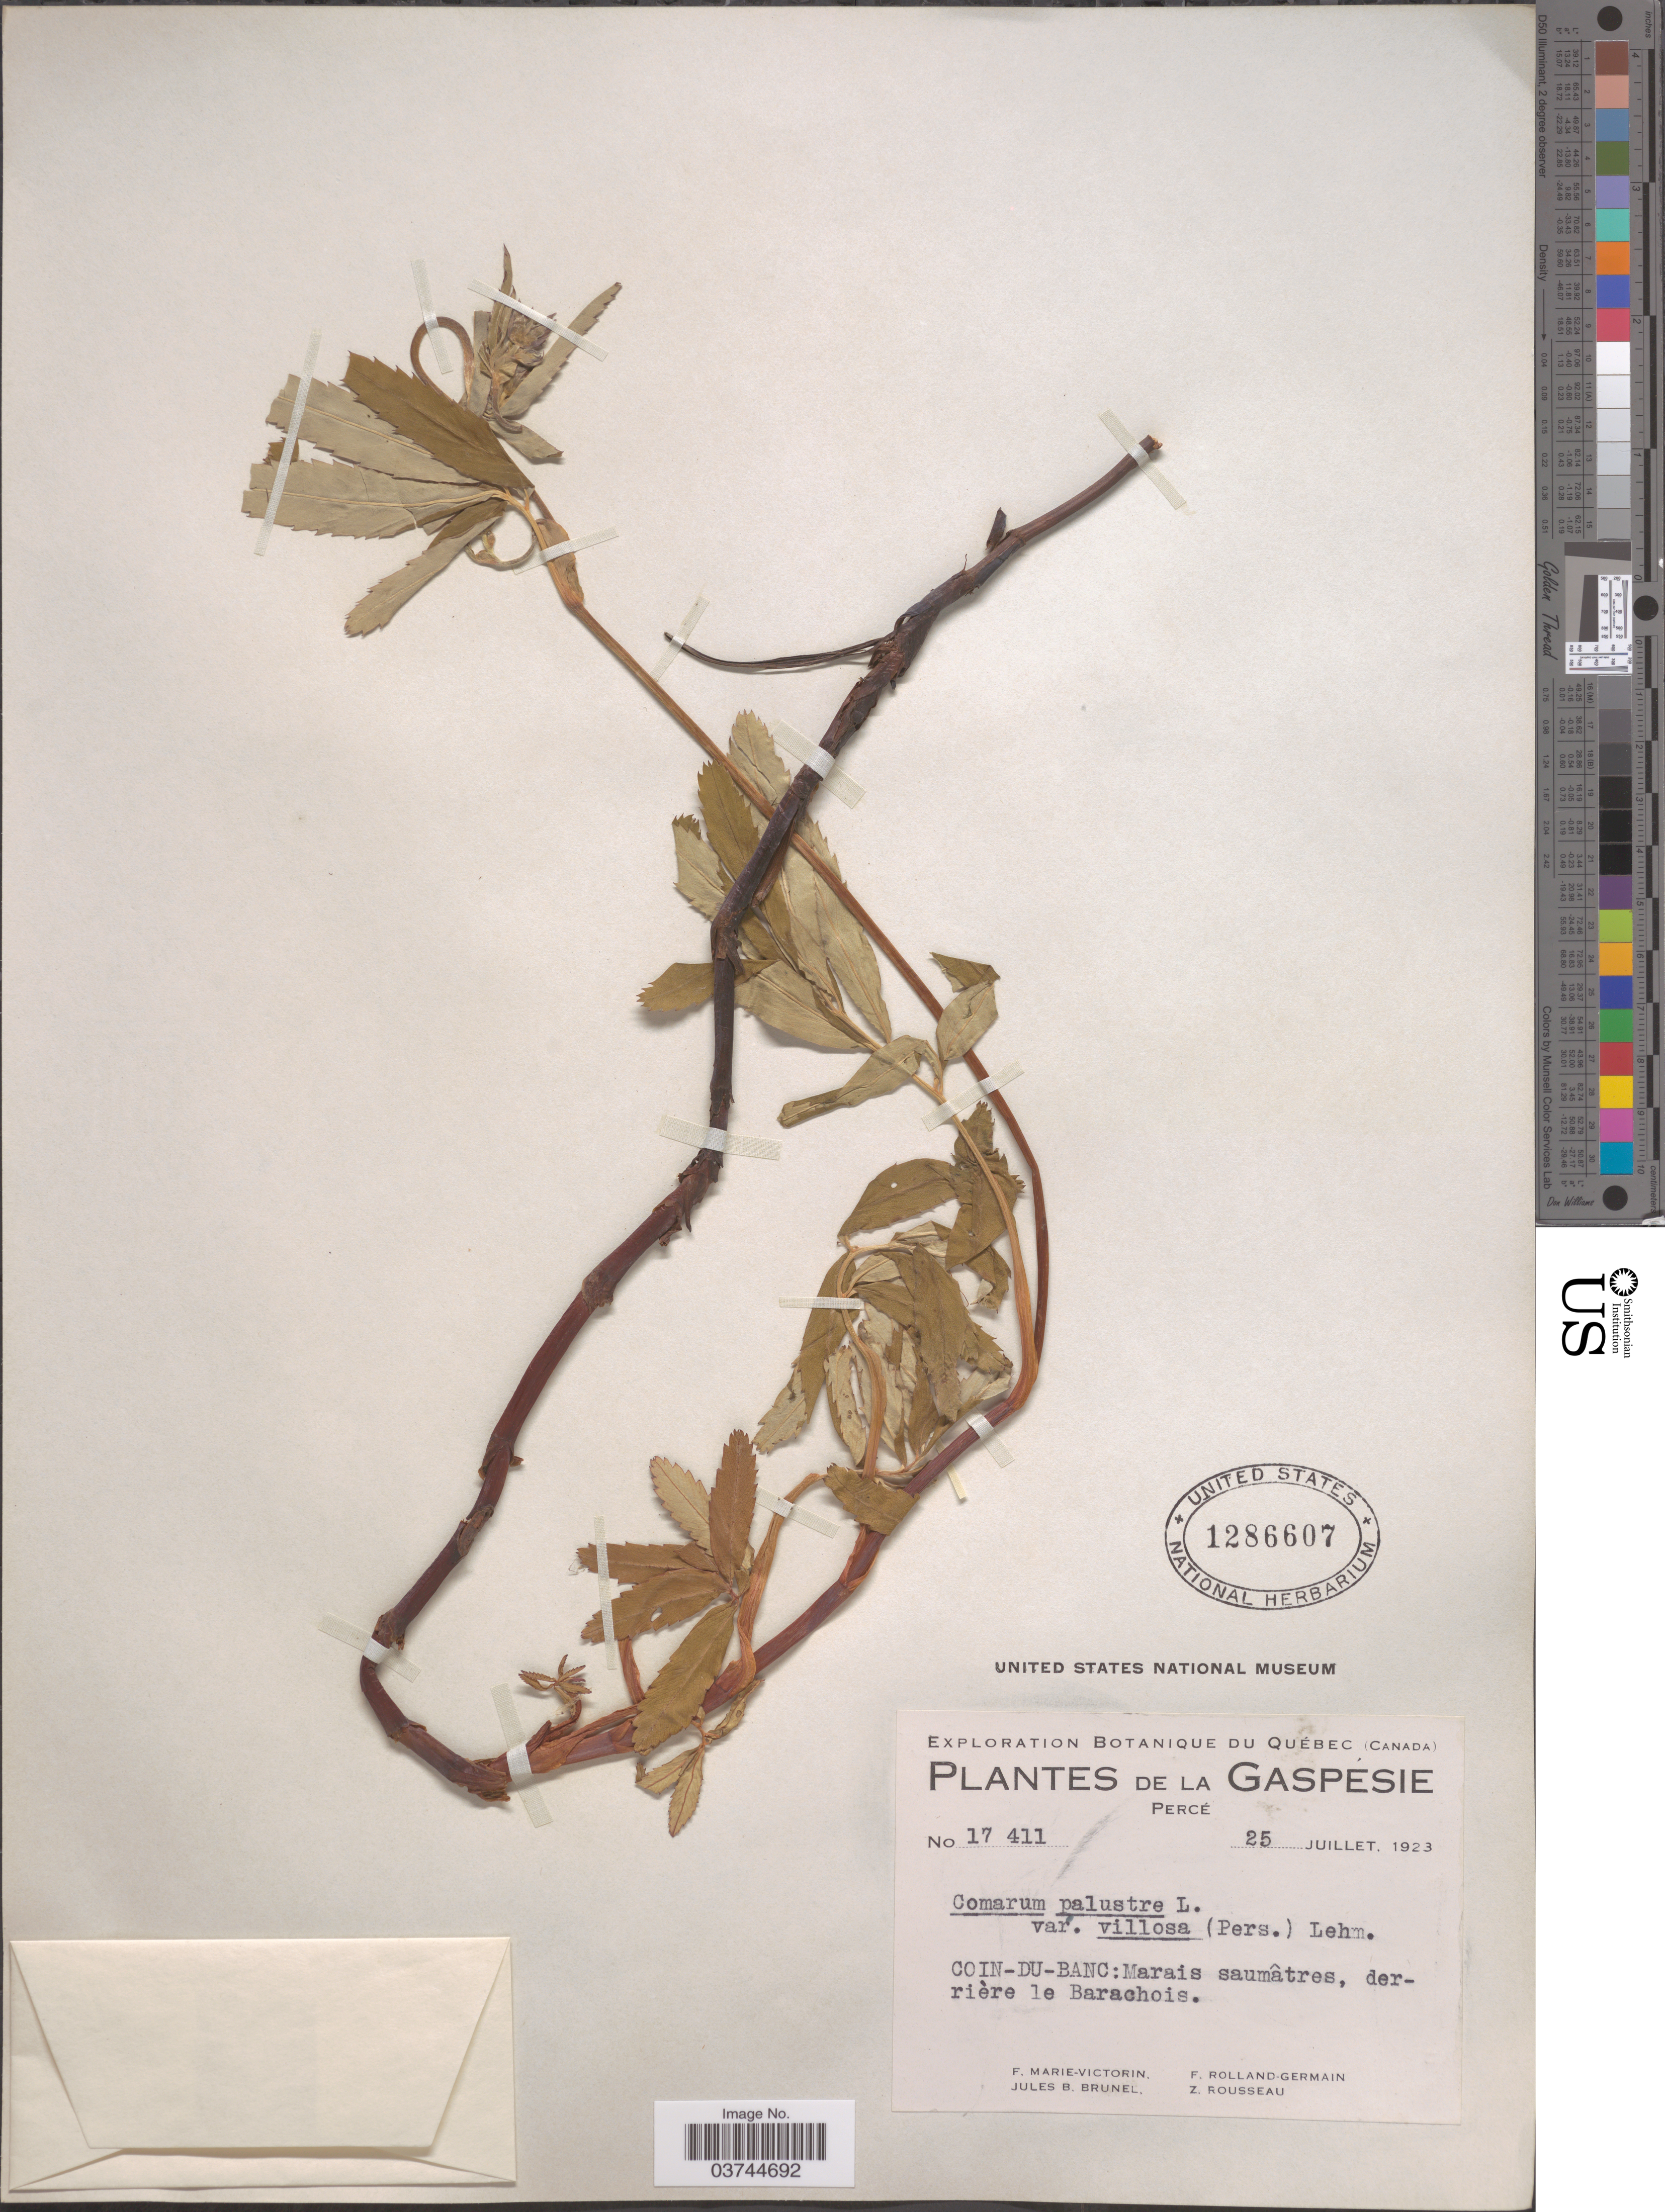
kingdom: Plantae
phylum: Tracheophyta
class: Magnoliopsida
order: Rosales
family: Rosaceae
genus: Comarum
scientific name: Comarum palustre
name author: L.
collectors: F. Marie-Victorin, Rolland-Germain, J. Brunel & Z. Rousseau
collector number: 17411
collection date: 1923-07-25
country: Canada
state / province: Quebec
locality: La Gaspésie, Percé. Coin-du Banc: Marais saumâtres, derrière le Barachois.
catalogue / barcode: US 1286607